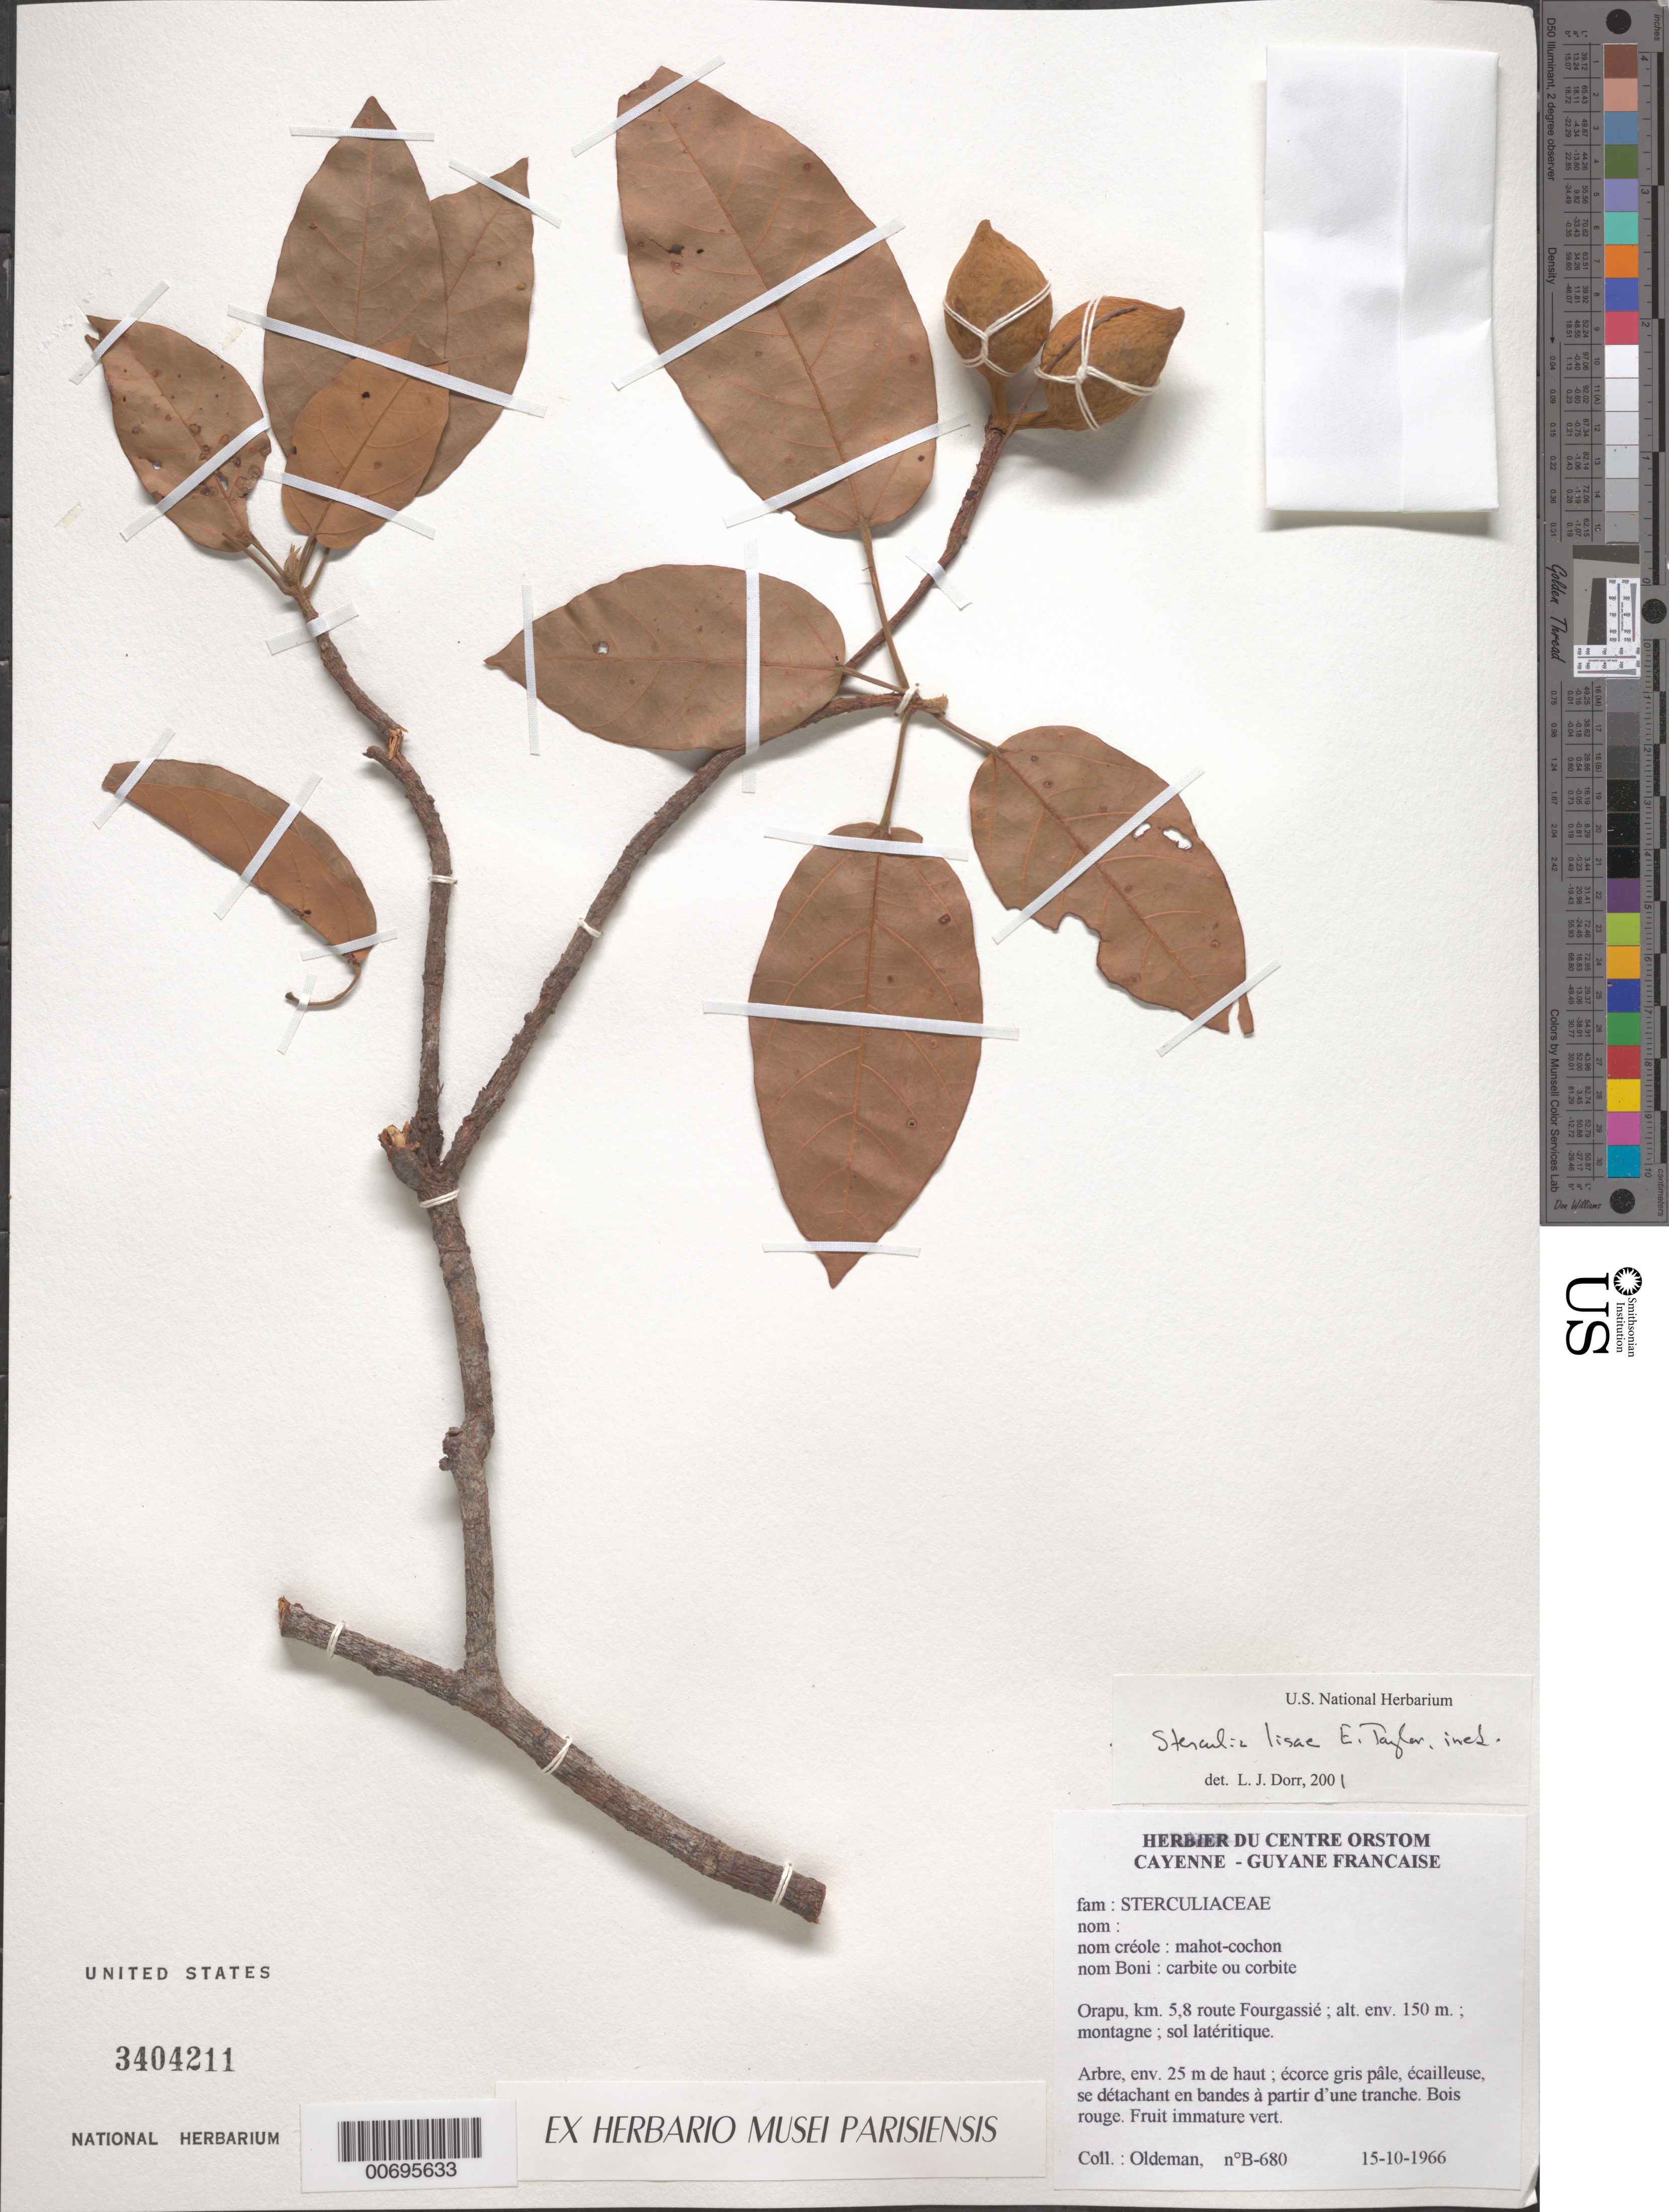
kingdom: Plantae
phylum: Tracheophyta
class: Magnoliopsida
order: Malvales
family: Malvaceae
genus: Sterculia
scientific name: Sterculia lisae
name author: E.L. Taylor ex Colli-Silva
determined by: Dorr, Laurence J., Curator (BOT), Smithsonian Institution - National Museum of Natural History (UNITED STATES)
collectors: R. Oldeman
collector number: B 680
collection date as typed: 15-Oct-66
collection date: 1966-10-15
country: French Guiana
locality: Oyapock, a l'embouchure du Yaroupi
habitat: Lateritic soil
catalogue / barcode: US 3404211